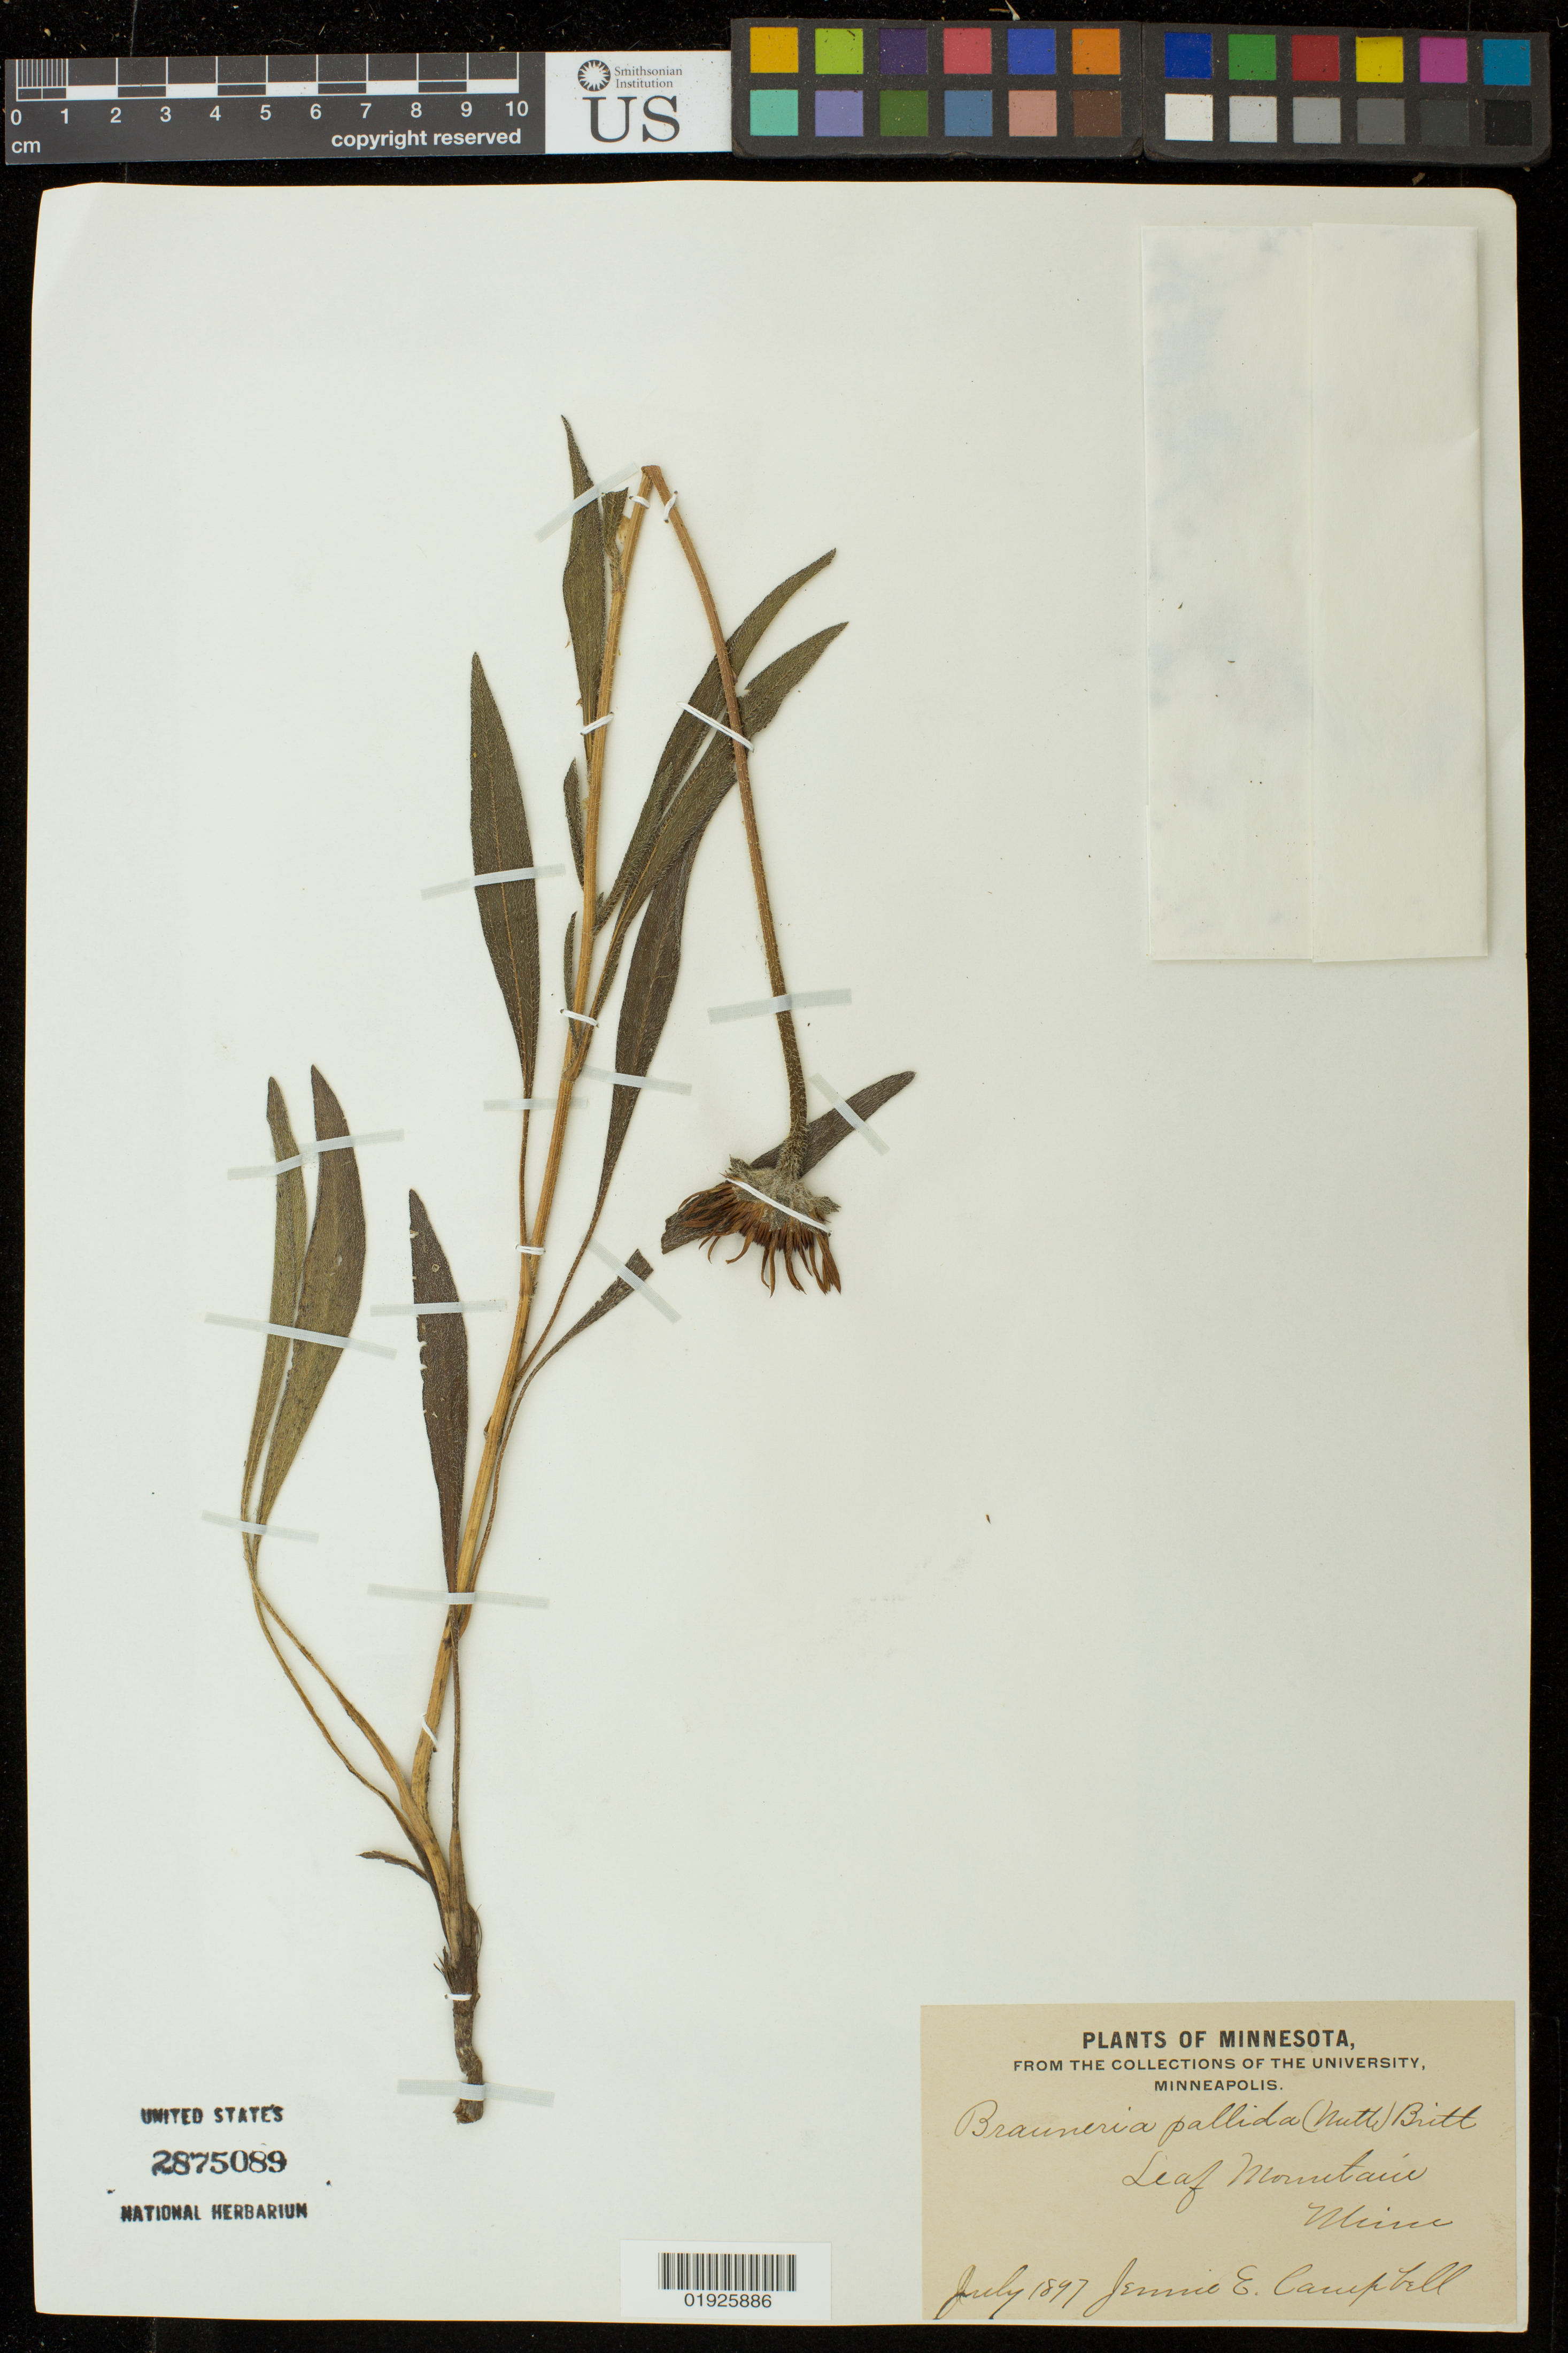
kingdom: Plantae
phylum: Tracheophyta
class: Magnoliopsida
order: Asterales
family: Asteraceae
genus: Brauneria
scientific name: Brauneria pallida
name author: (Nutt.) Britton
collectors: J. E. Campbell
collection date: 1897-07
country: United States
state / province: Minnesota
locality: Leaf Mountain.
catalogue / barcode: US 2875089